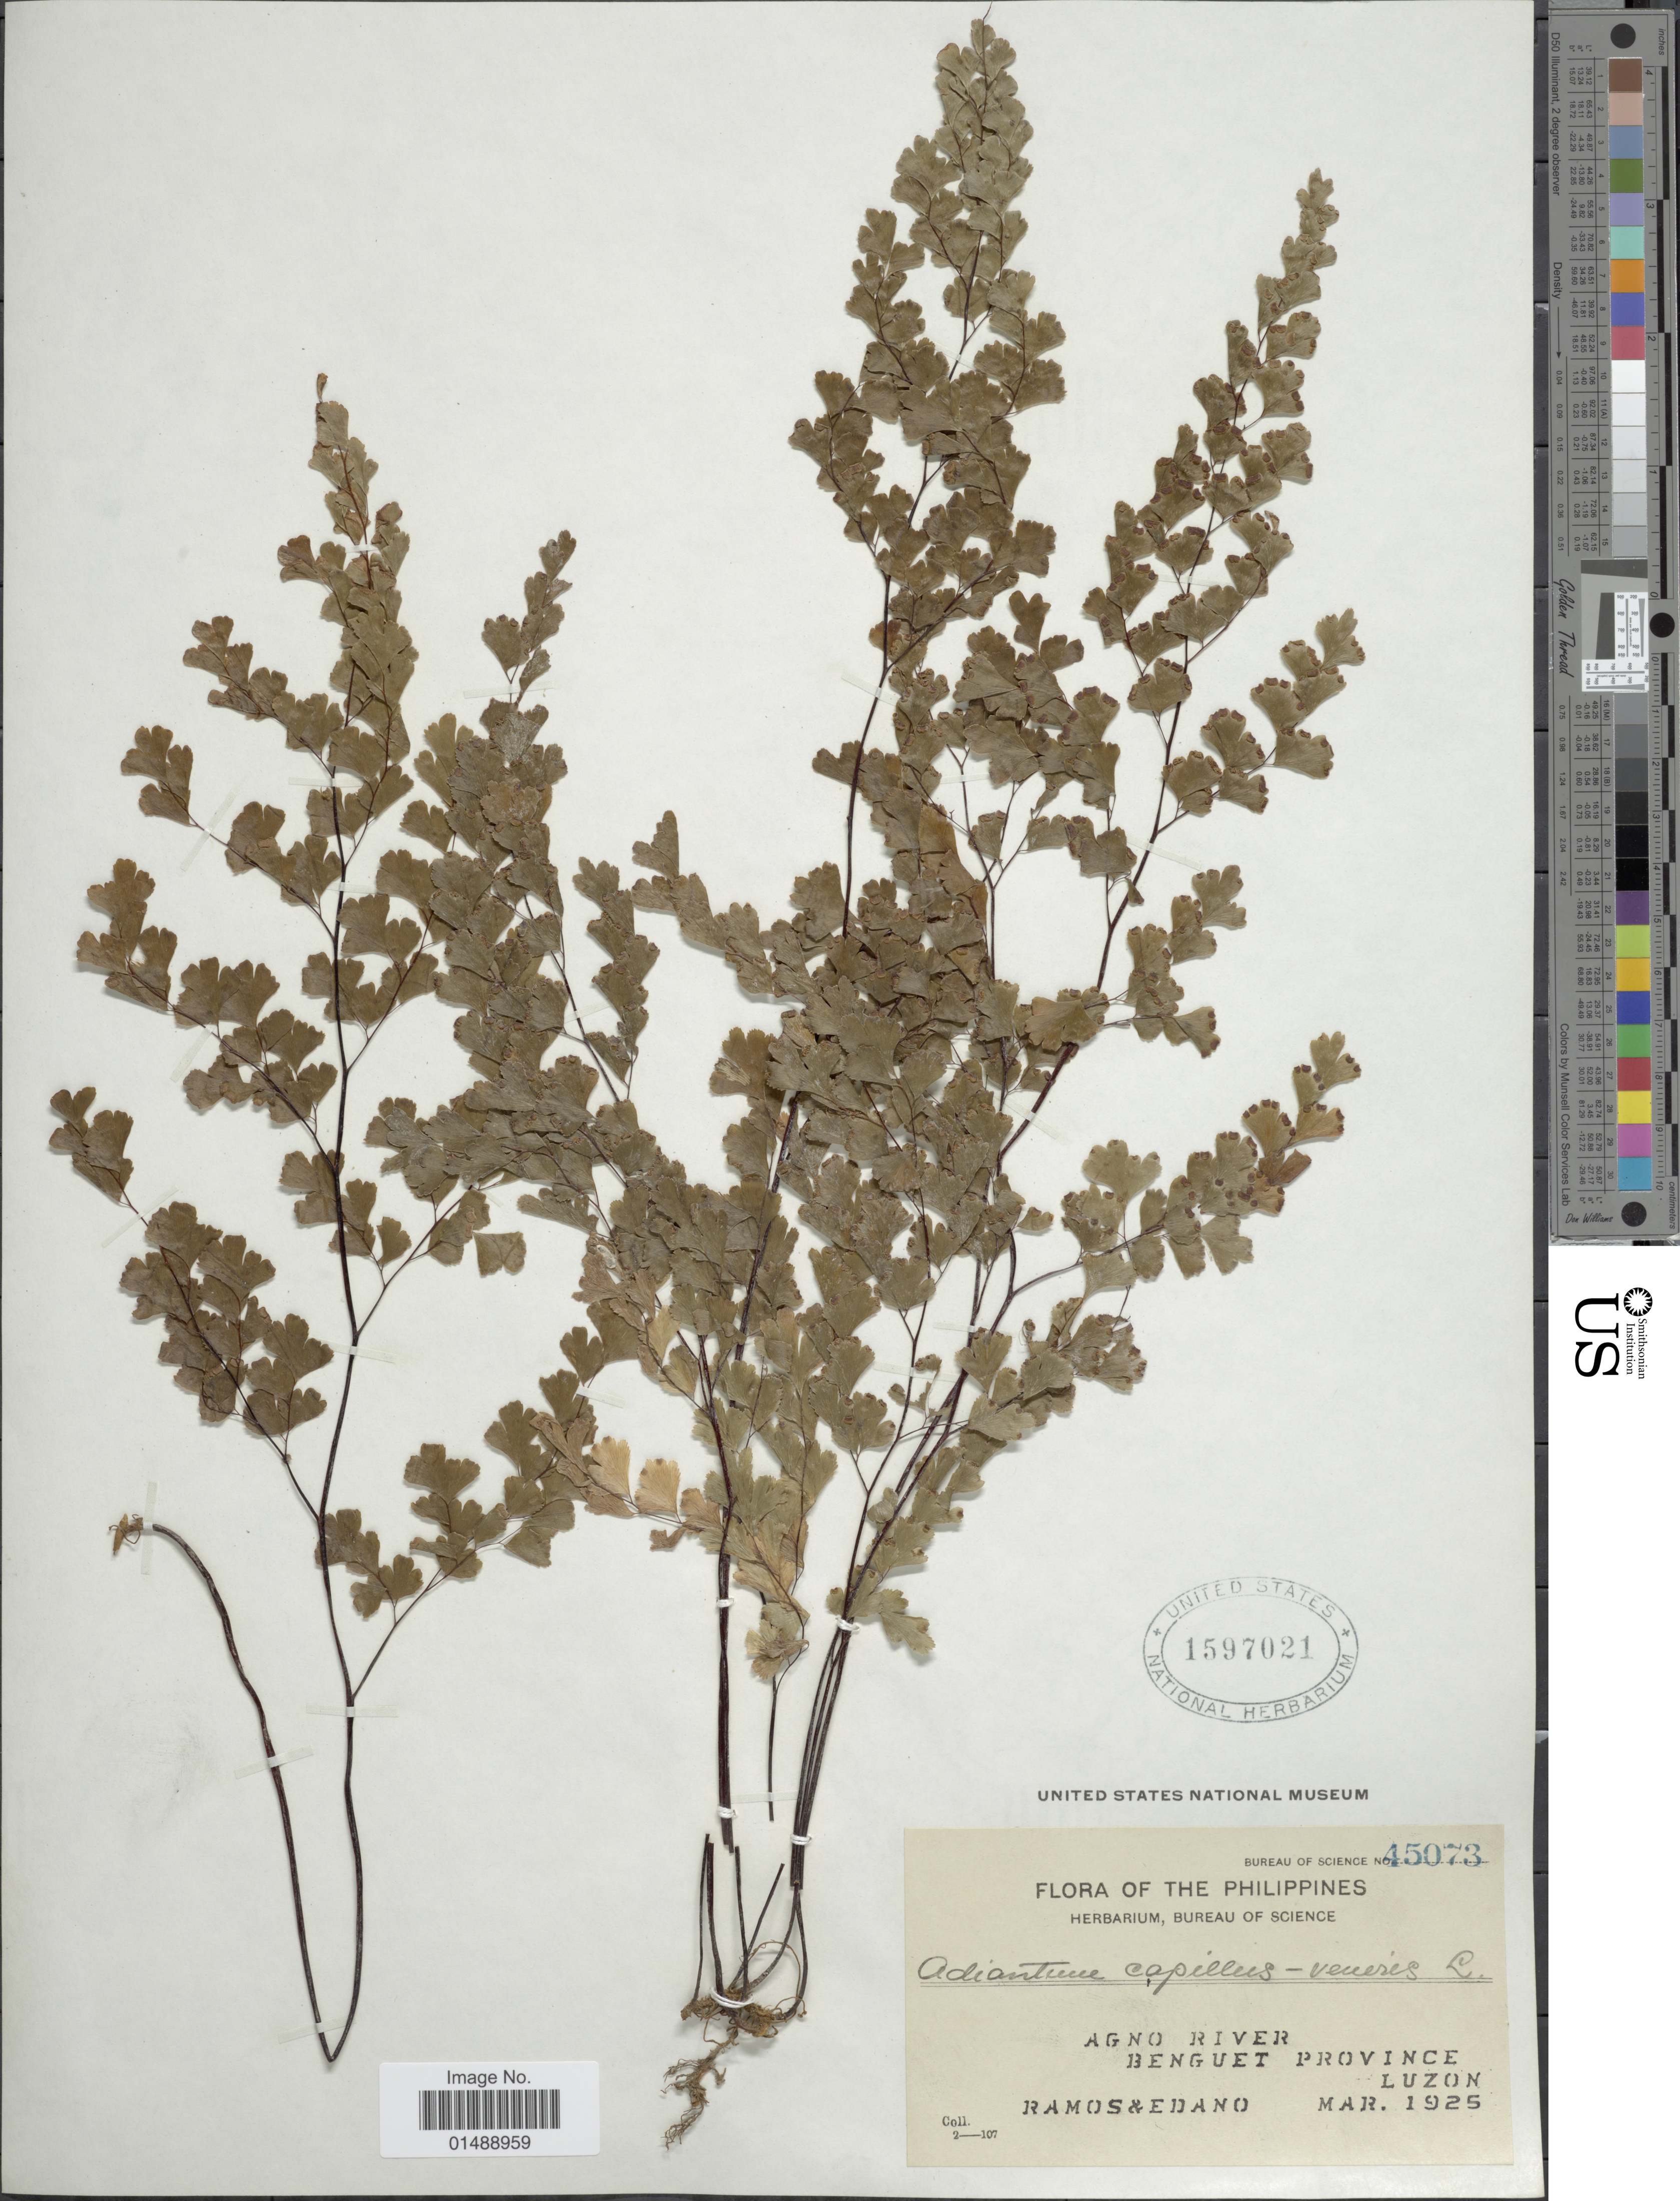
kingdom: Plantae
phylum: Tracheophyta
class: Polypodiopsida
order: Polypodiales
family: Pteridaceae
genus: Adiantum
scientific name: Adiantum capillus-veneris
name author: L.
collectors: -. Ramos & -. Edano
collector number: Bureau of Science 45073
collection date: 1925-03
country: Philippines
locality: Agno River, Benguet Province, Luzon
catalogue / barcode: US 1597021